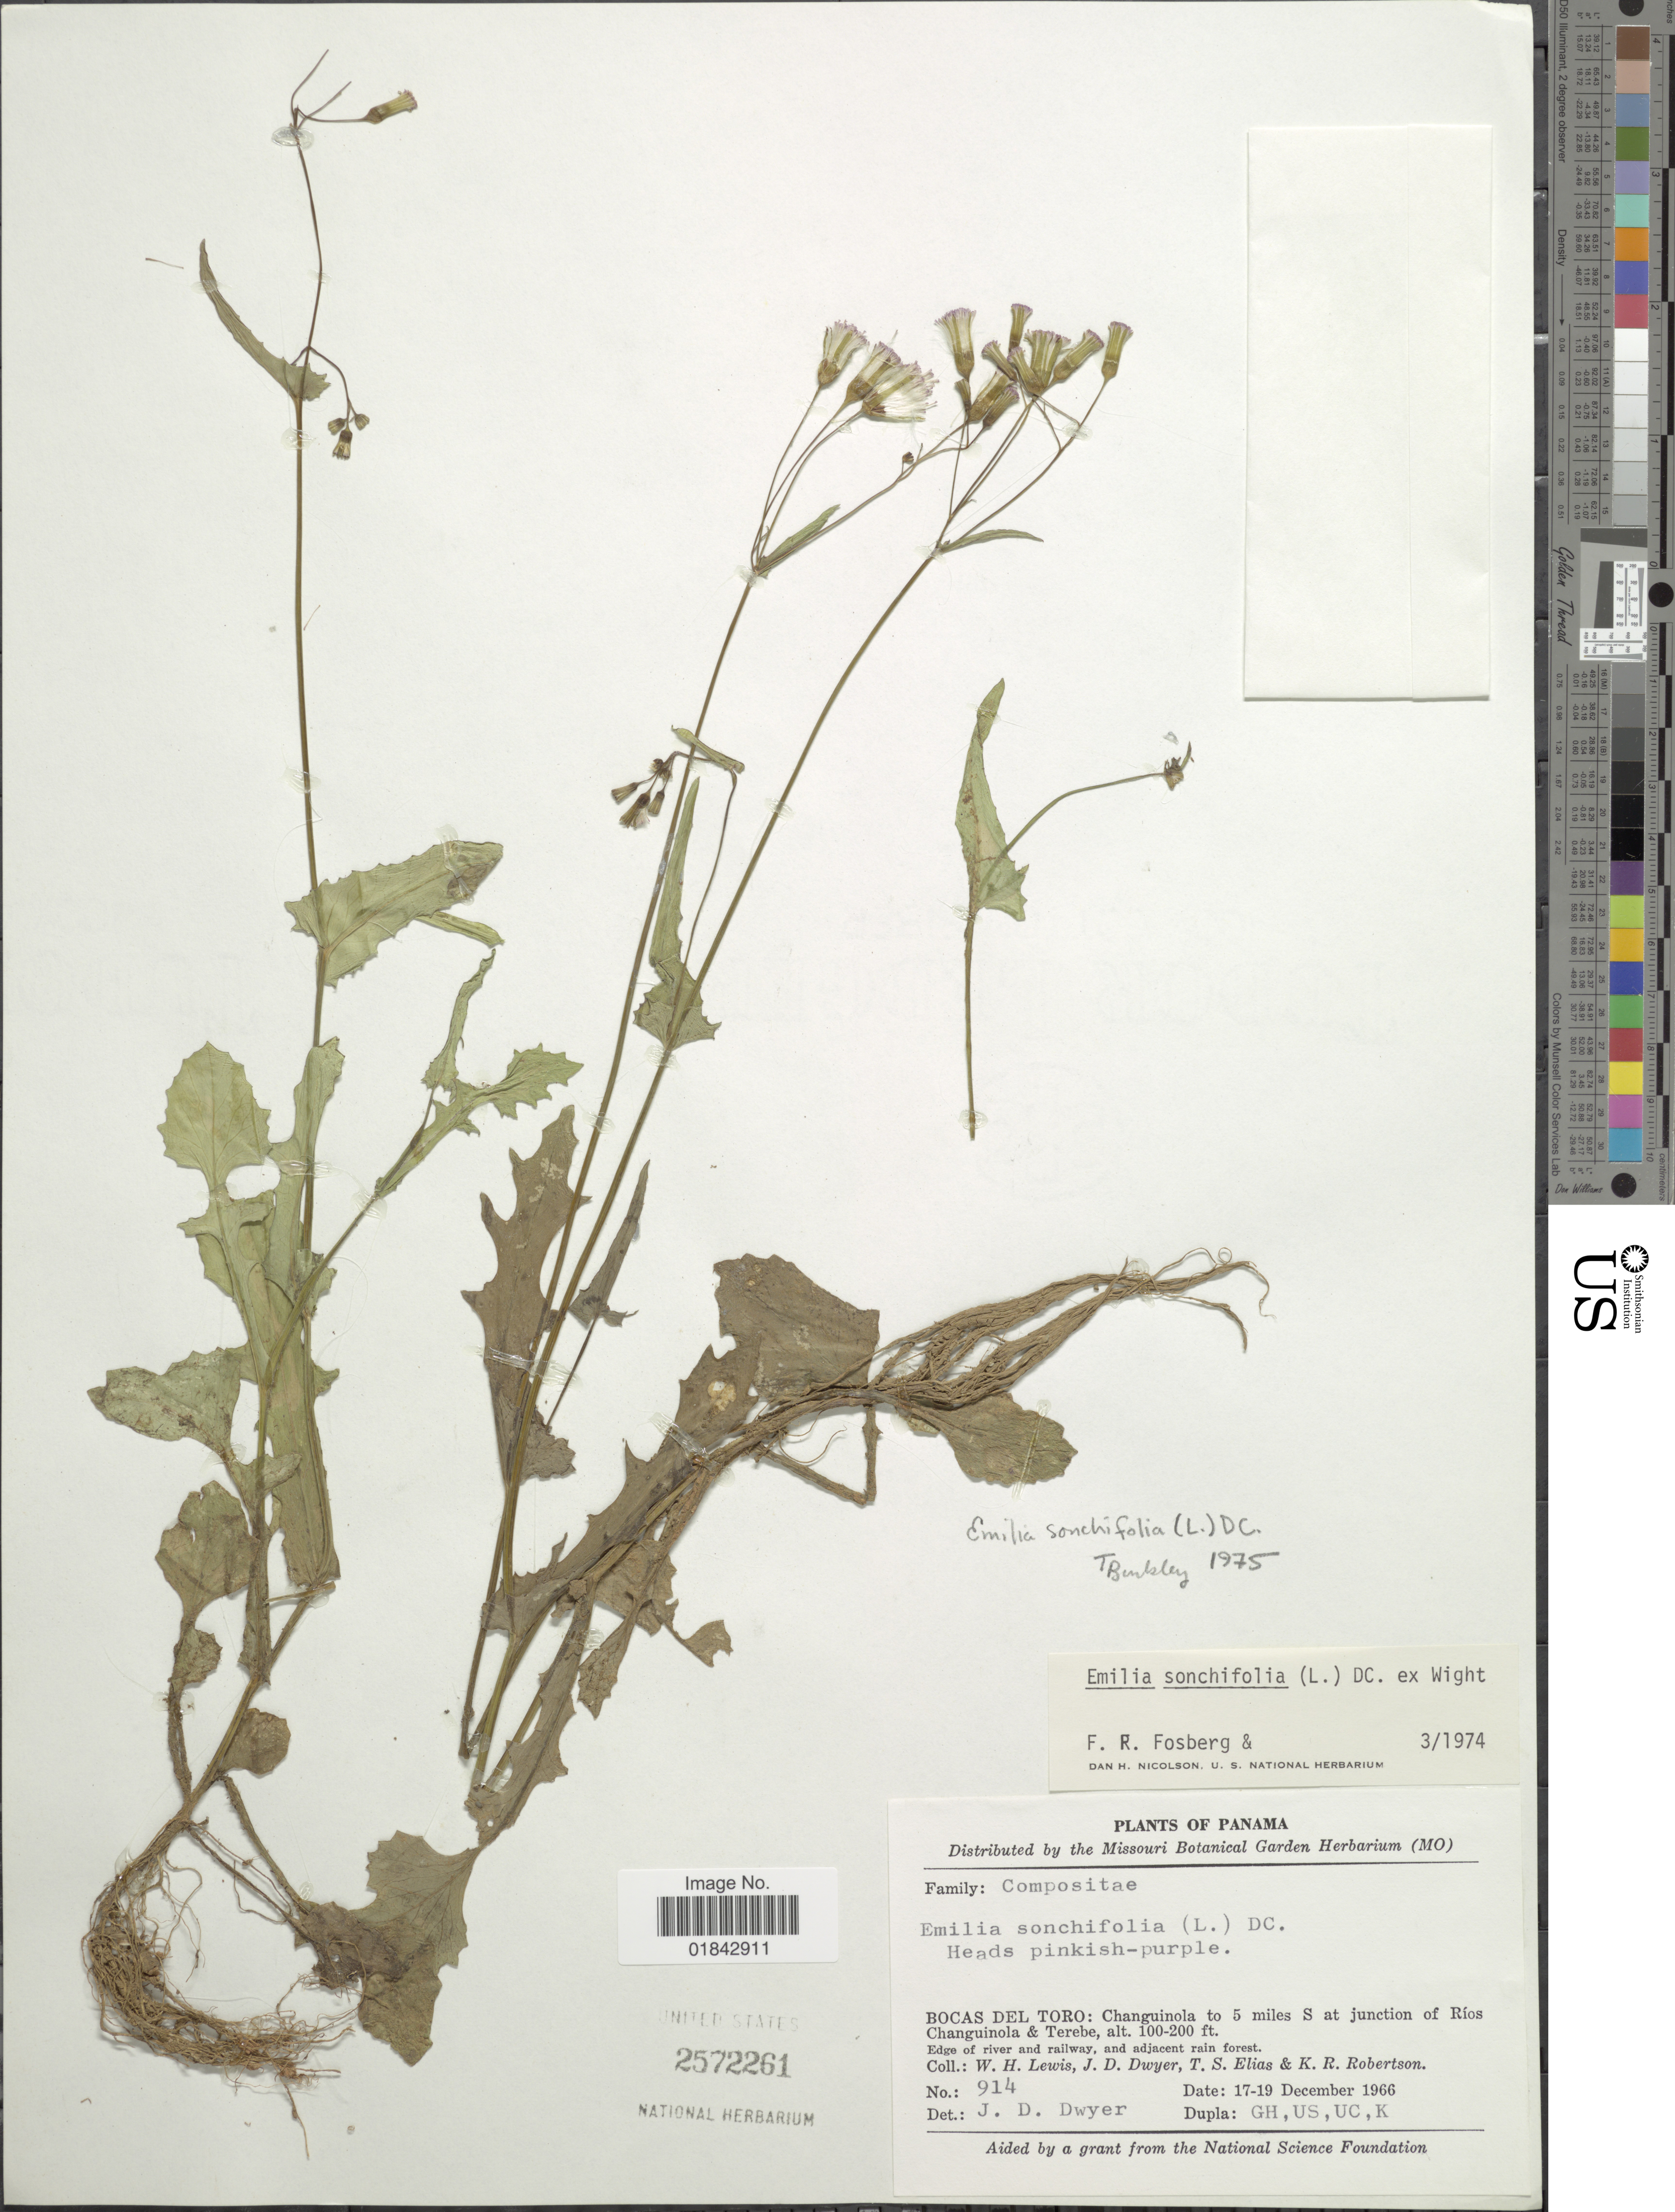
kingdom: Plantae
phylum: Tracheophyta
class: Magnoliopsida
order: Asterales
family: Asteraceae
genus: Emilia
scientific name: Emilia sonchifolia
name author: (L.) DC.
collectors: W. H. Lewis, J. D. Dwyer, T. S. Elias & K. Robertson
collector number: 914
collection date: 1966-12-17/1966-12-19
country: Panama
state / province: Bocas del Toro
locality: Changuinola to 5 miles S at junction of Ríos Changuinola & Terebem edge of river and railway, and adjacent rain forest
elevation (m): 30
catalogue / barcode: US 2572261